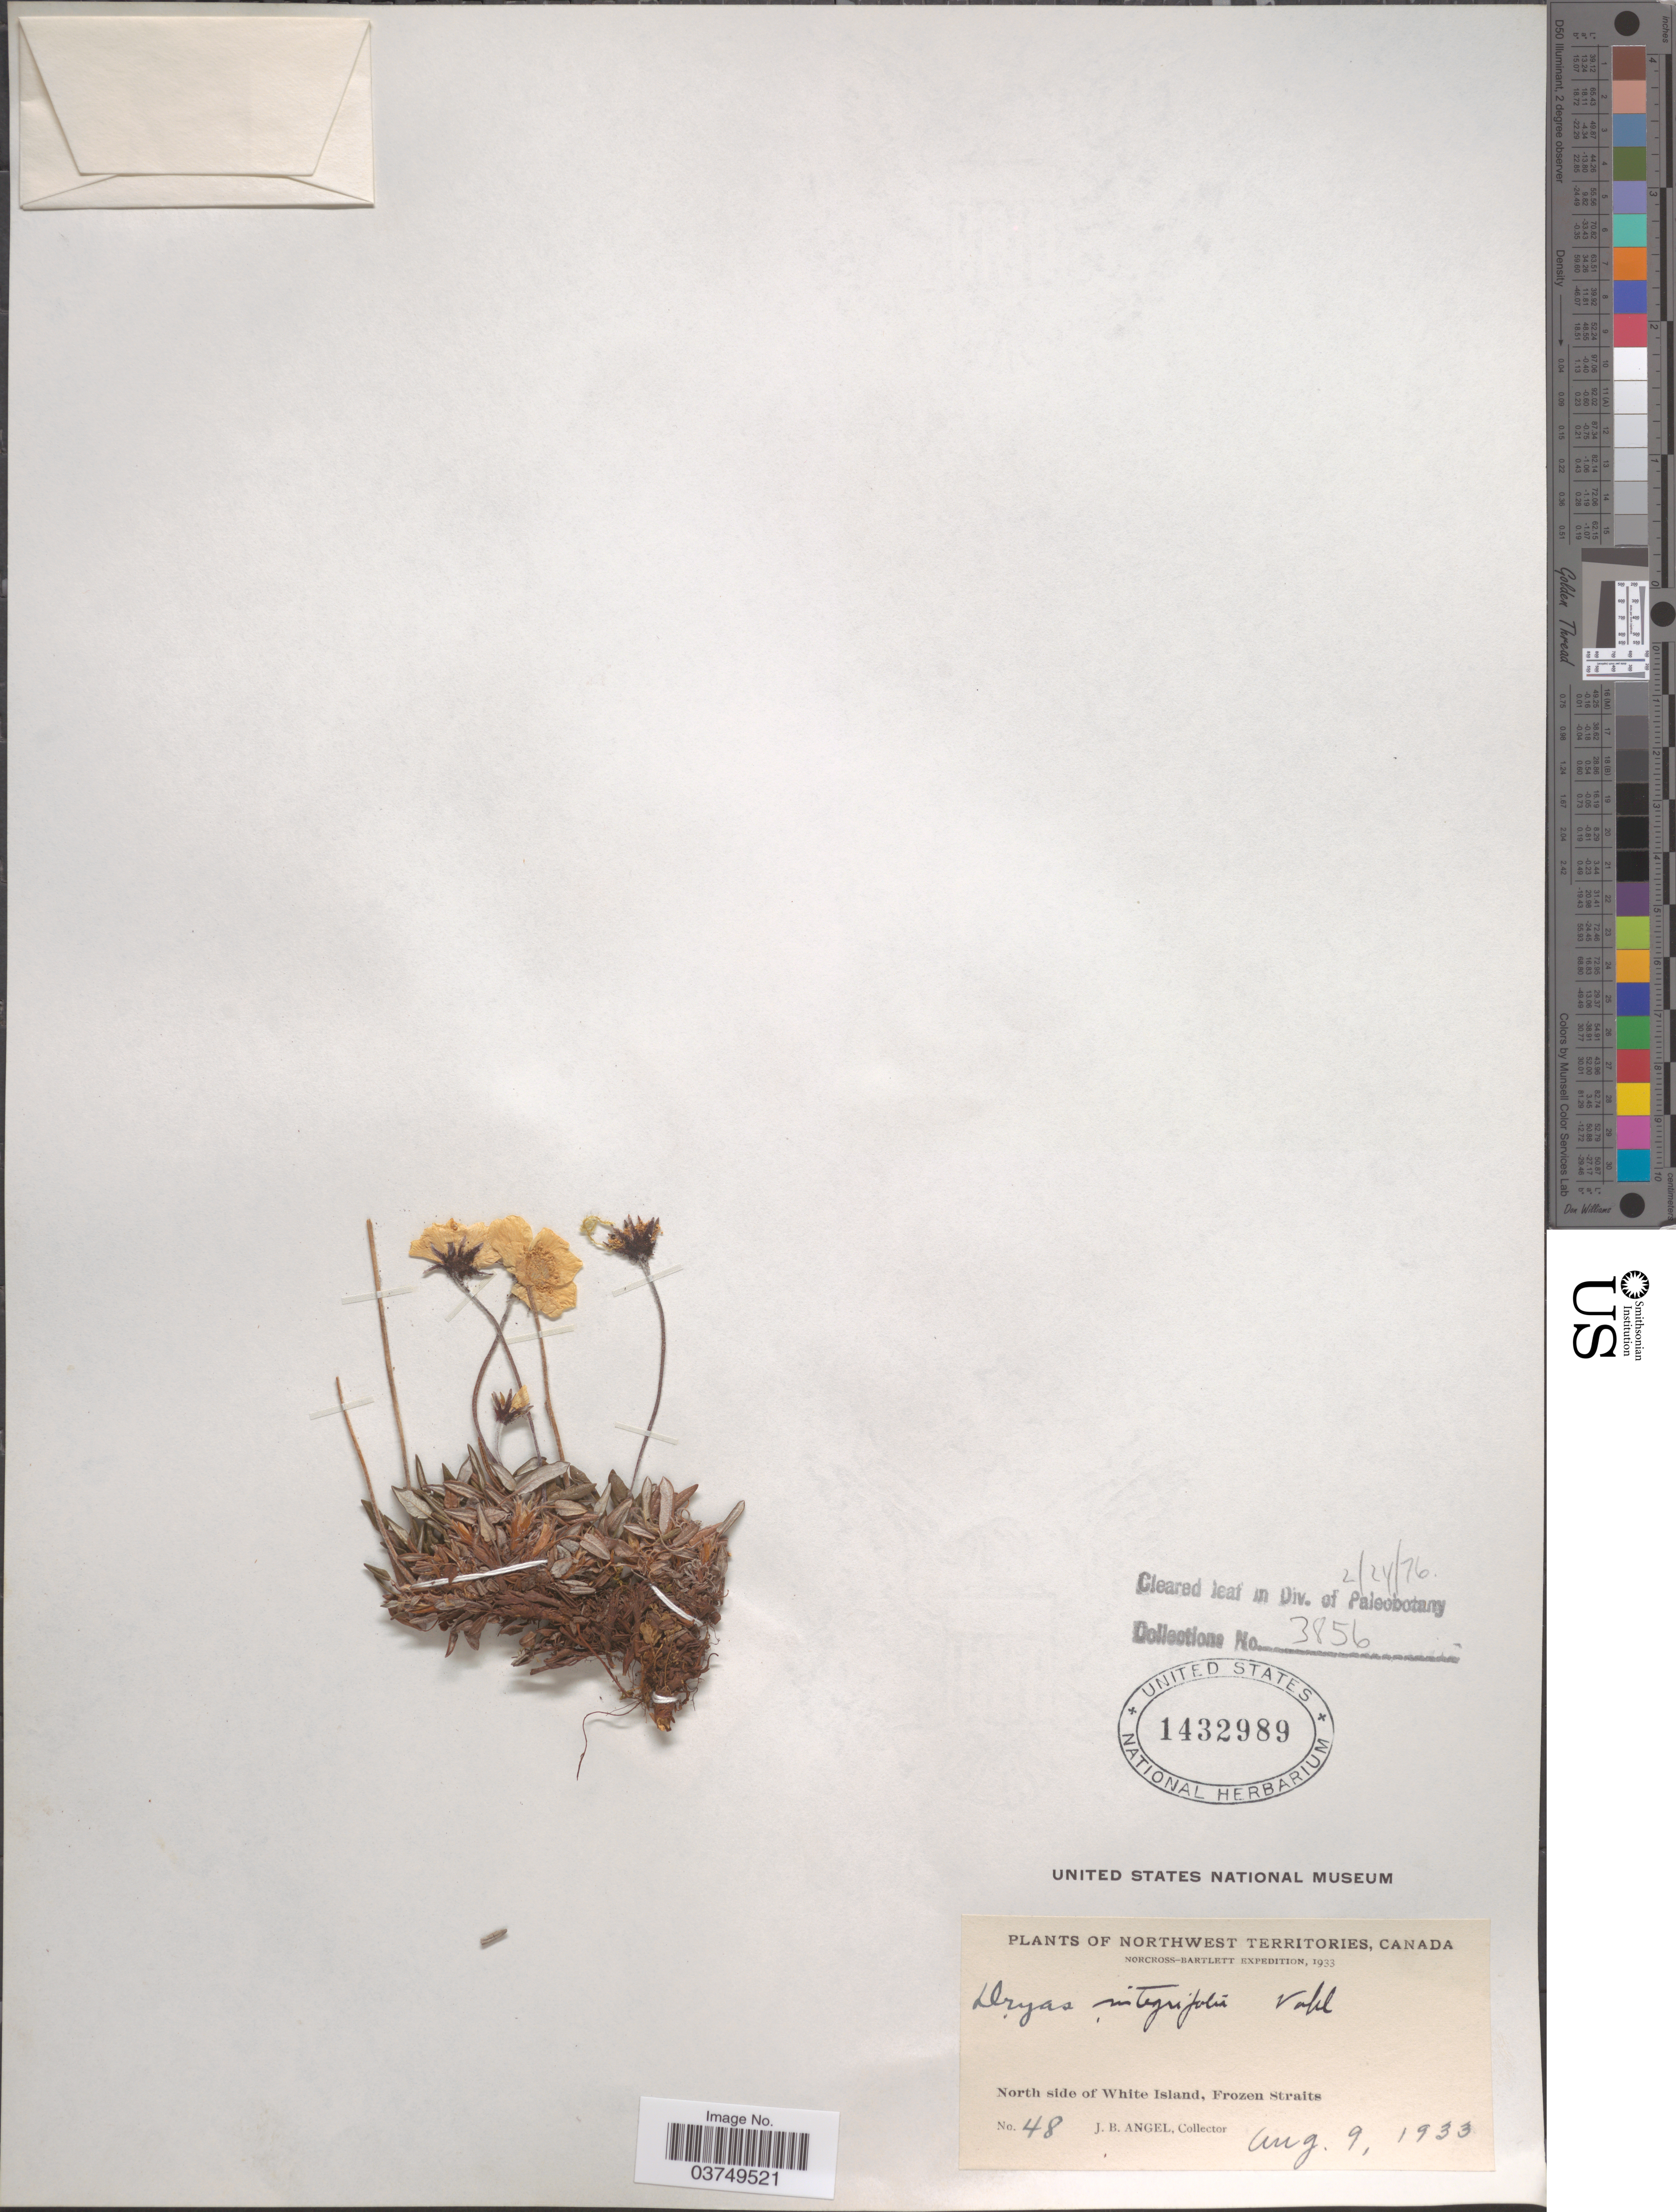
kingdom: Plantae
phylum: Tracheophyta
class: Magnoliopsida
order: Rosales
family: Rosaceae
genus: Dryas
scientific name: Dryas integrifolia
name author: Vahl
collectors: J. Angel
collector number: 48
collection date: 1933-08-09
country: Canada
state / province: Northwest Territories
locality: North side of White Island, Frozen Straits.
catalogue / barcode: US 1432989